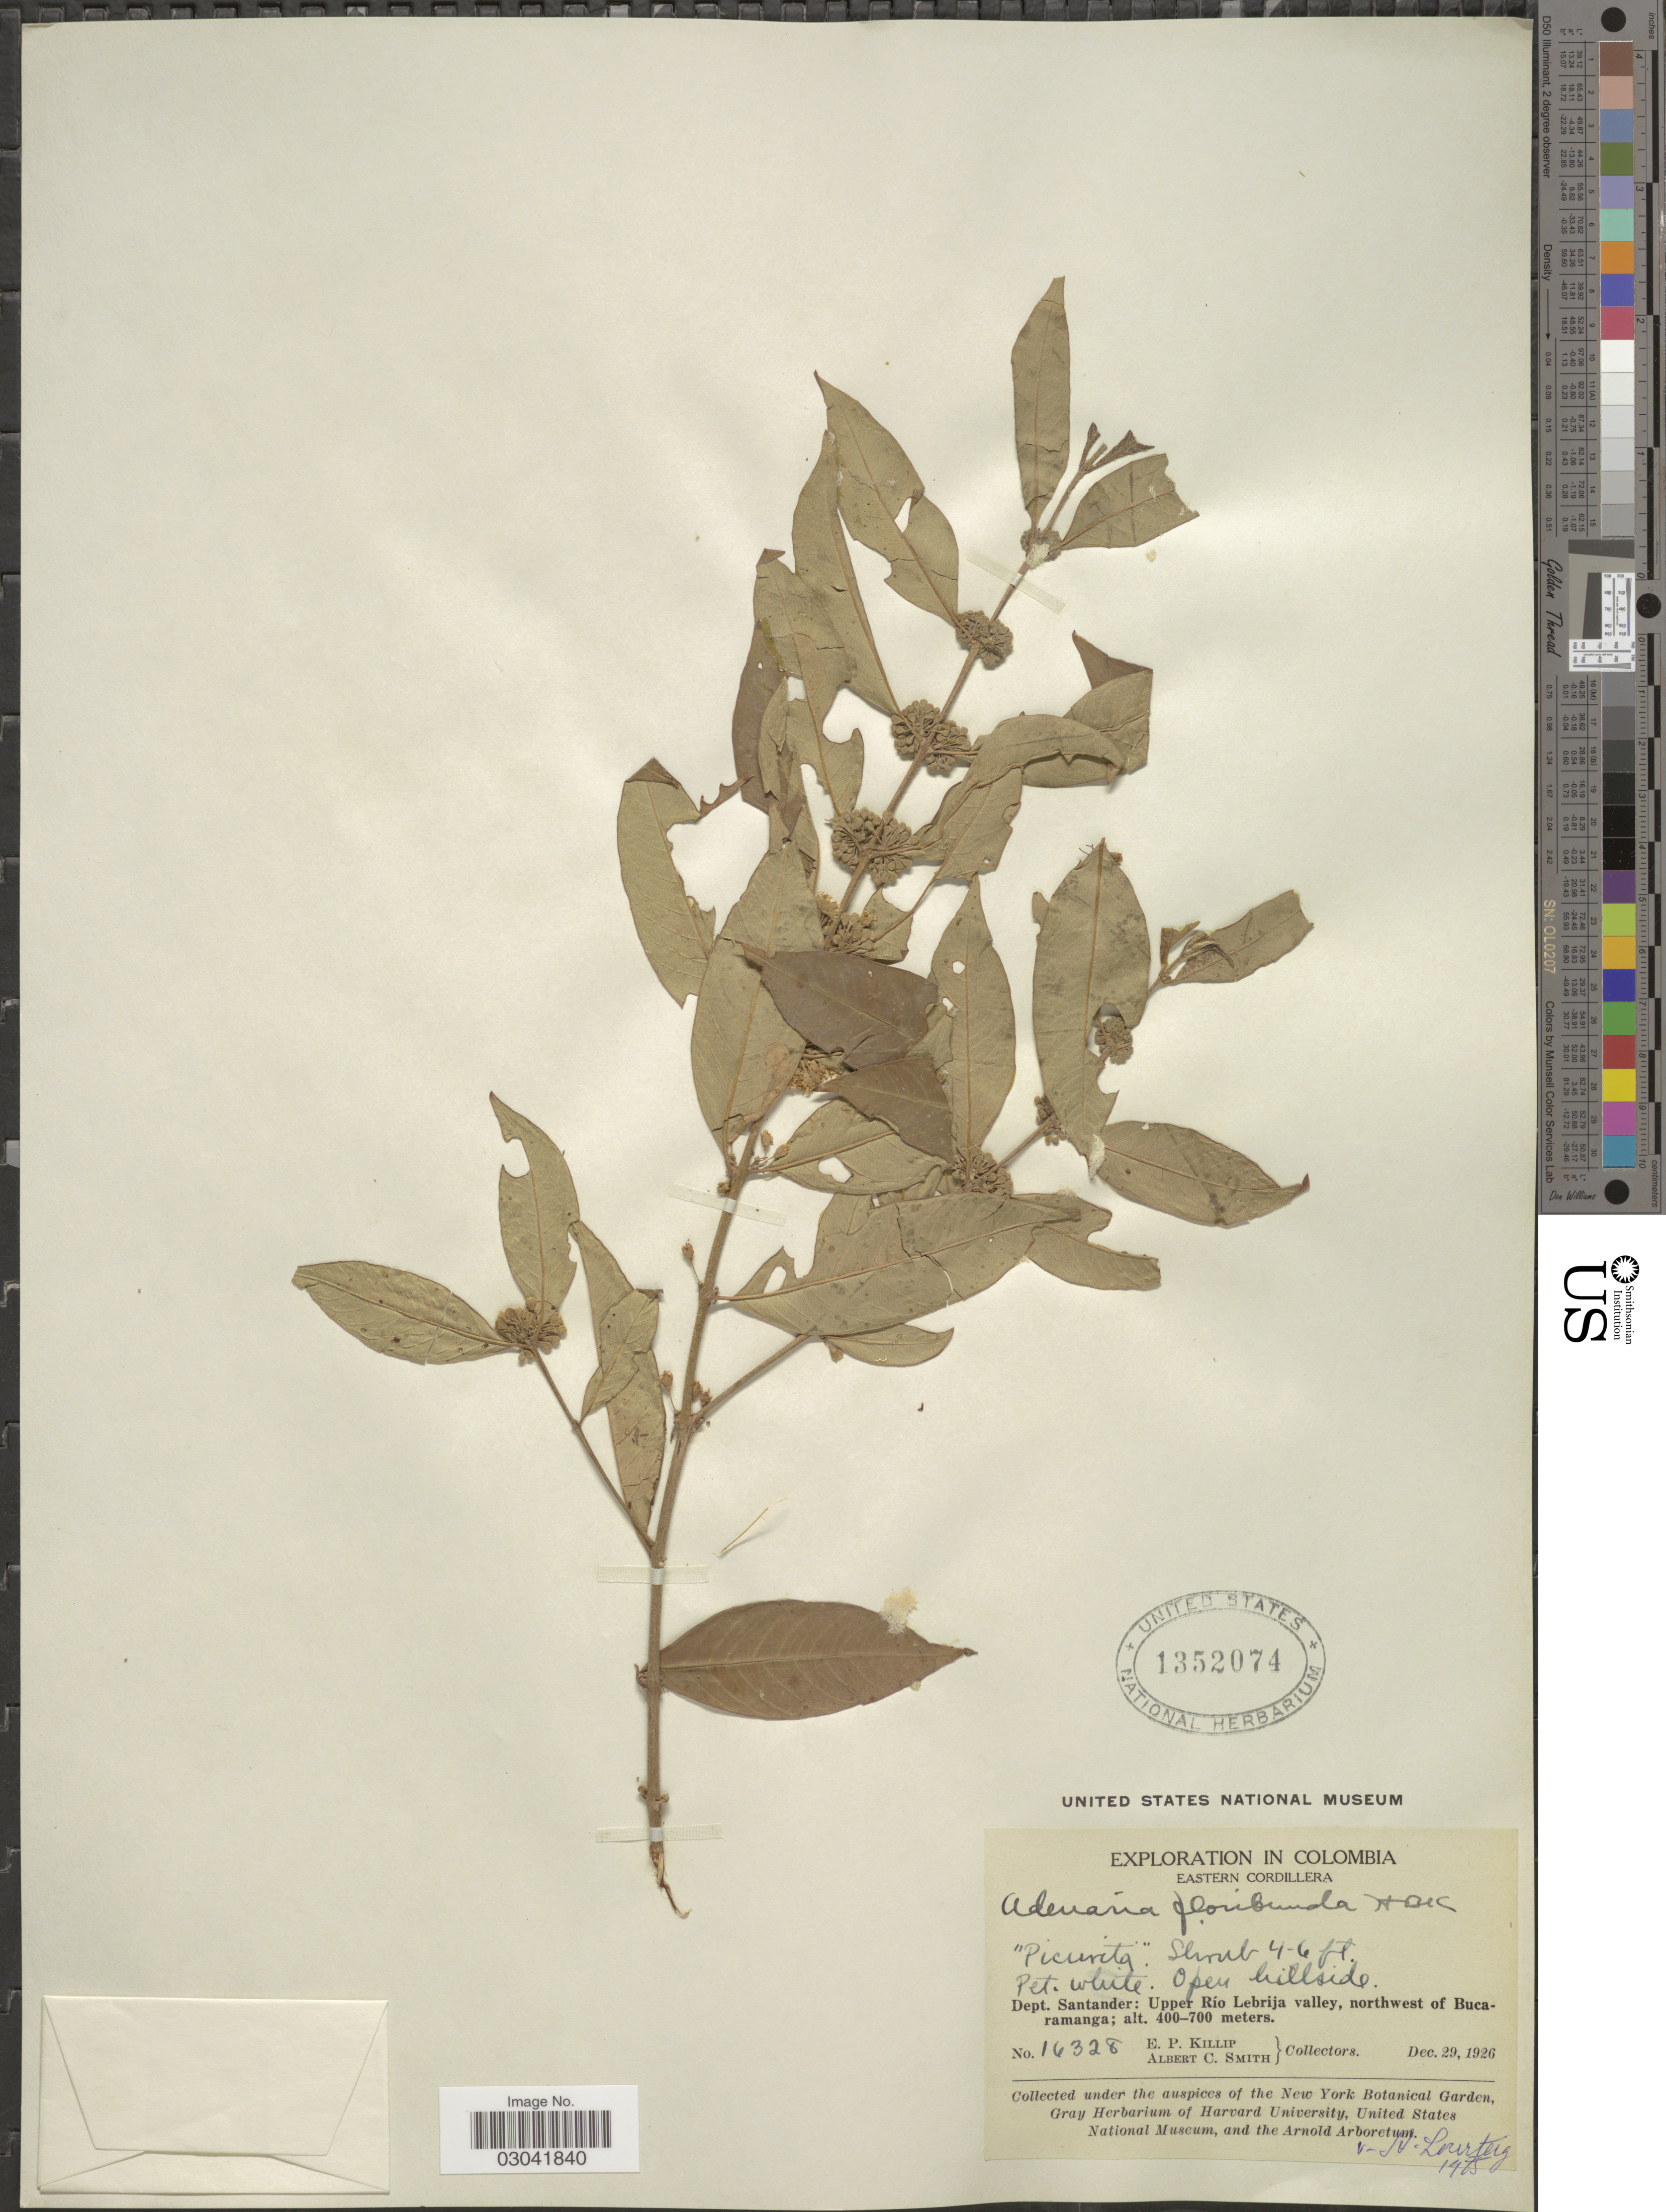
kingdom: Plantae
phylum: Tracheophyta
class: Magnoliopsida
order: Myrtales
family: Lythraceae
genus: Adenaria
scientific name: Adenaria floribunda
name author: Kunth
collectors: E. P. Killip & A. C. Smith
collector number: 16328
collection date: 1926-12-29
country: Colombia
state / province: Santander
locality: Eastern Cordillera. Dept. Santander: Upper Río Lebrija valley, northwest of Bucaramanga.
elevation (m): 400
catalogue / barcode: US 1352074